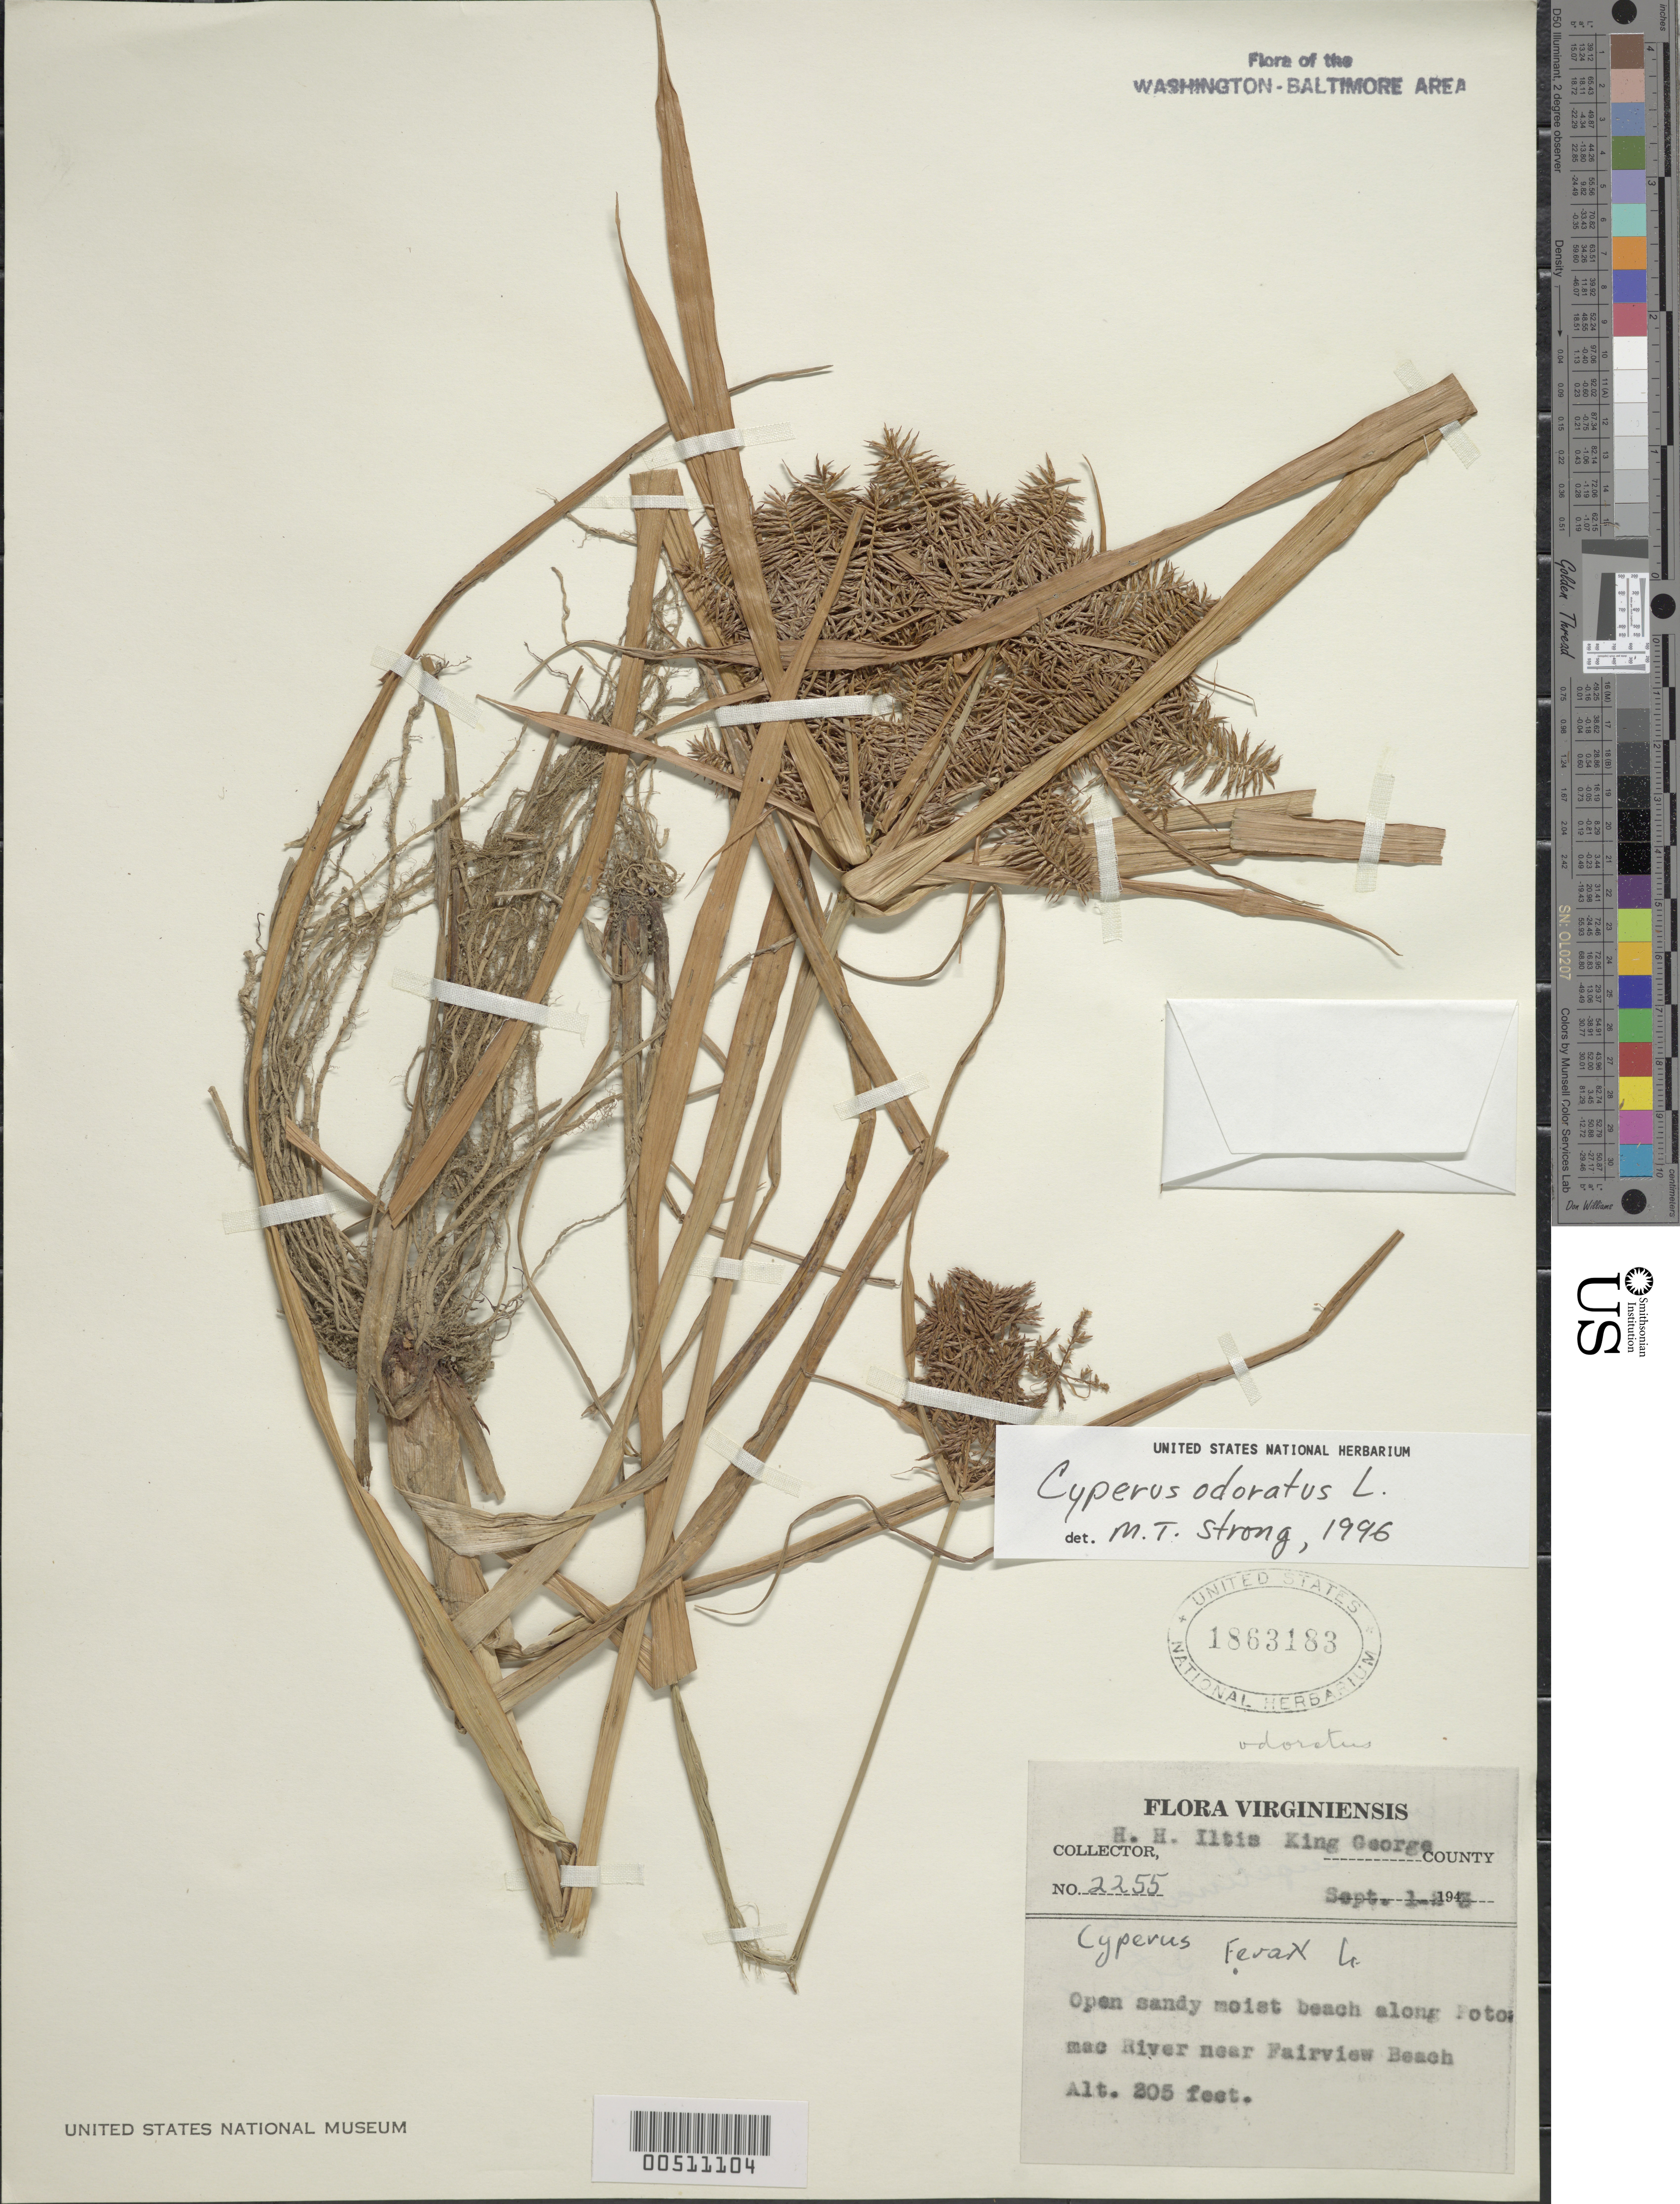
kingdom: Plantae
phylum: Tracheophyta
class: Liliopsida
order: Poales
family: Cyperaceae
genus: Cyperus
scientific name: Cyperus odoratus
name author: L.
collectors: H. H. Iltis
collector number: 2255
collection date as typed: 01 Sep 1943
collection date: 1943-09-01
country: United States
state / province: Virginia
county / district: King George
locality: Along Potomac River near Fairview Beach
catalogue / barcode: US 1863183